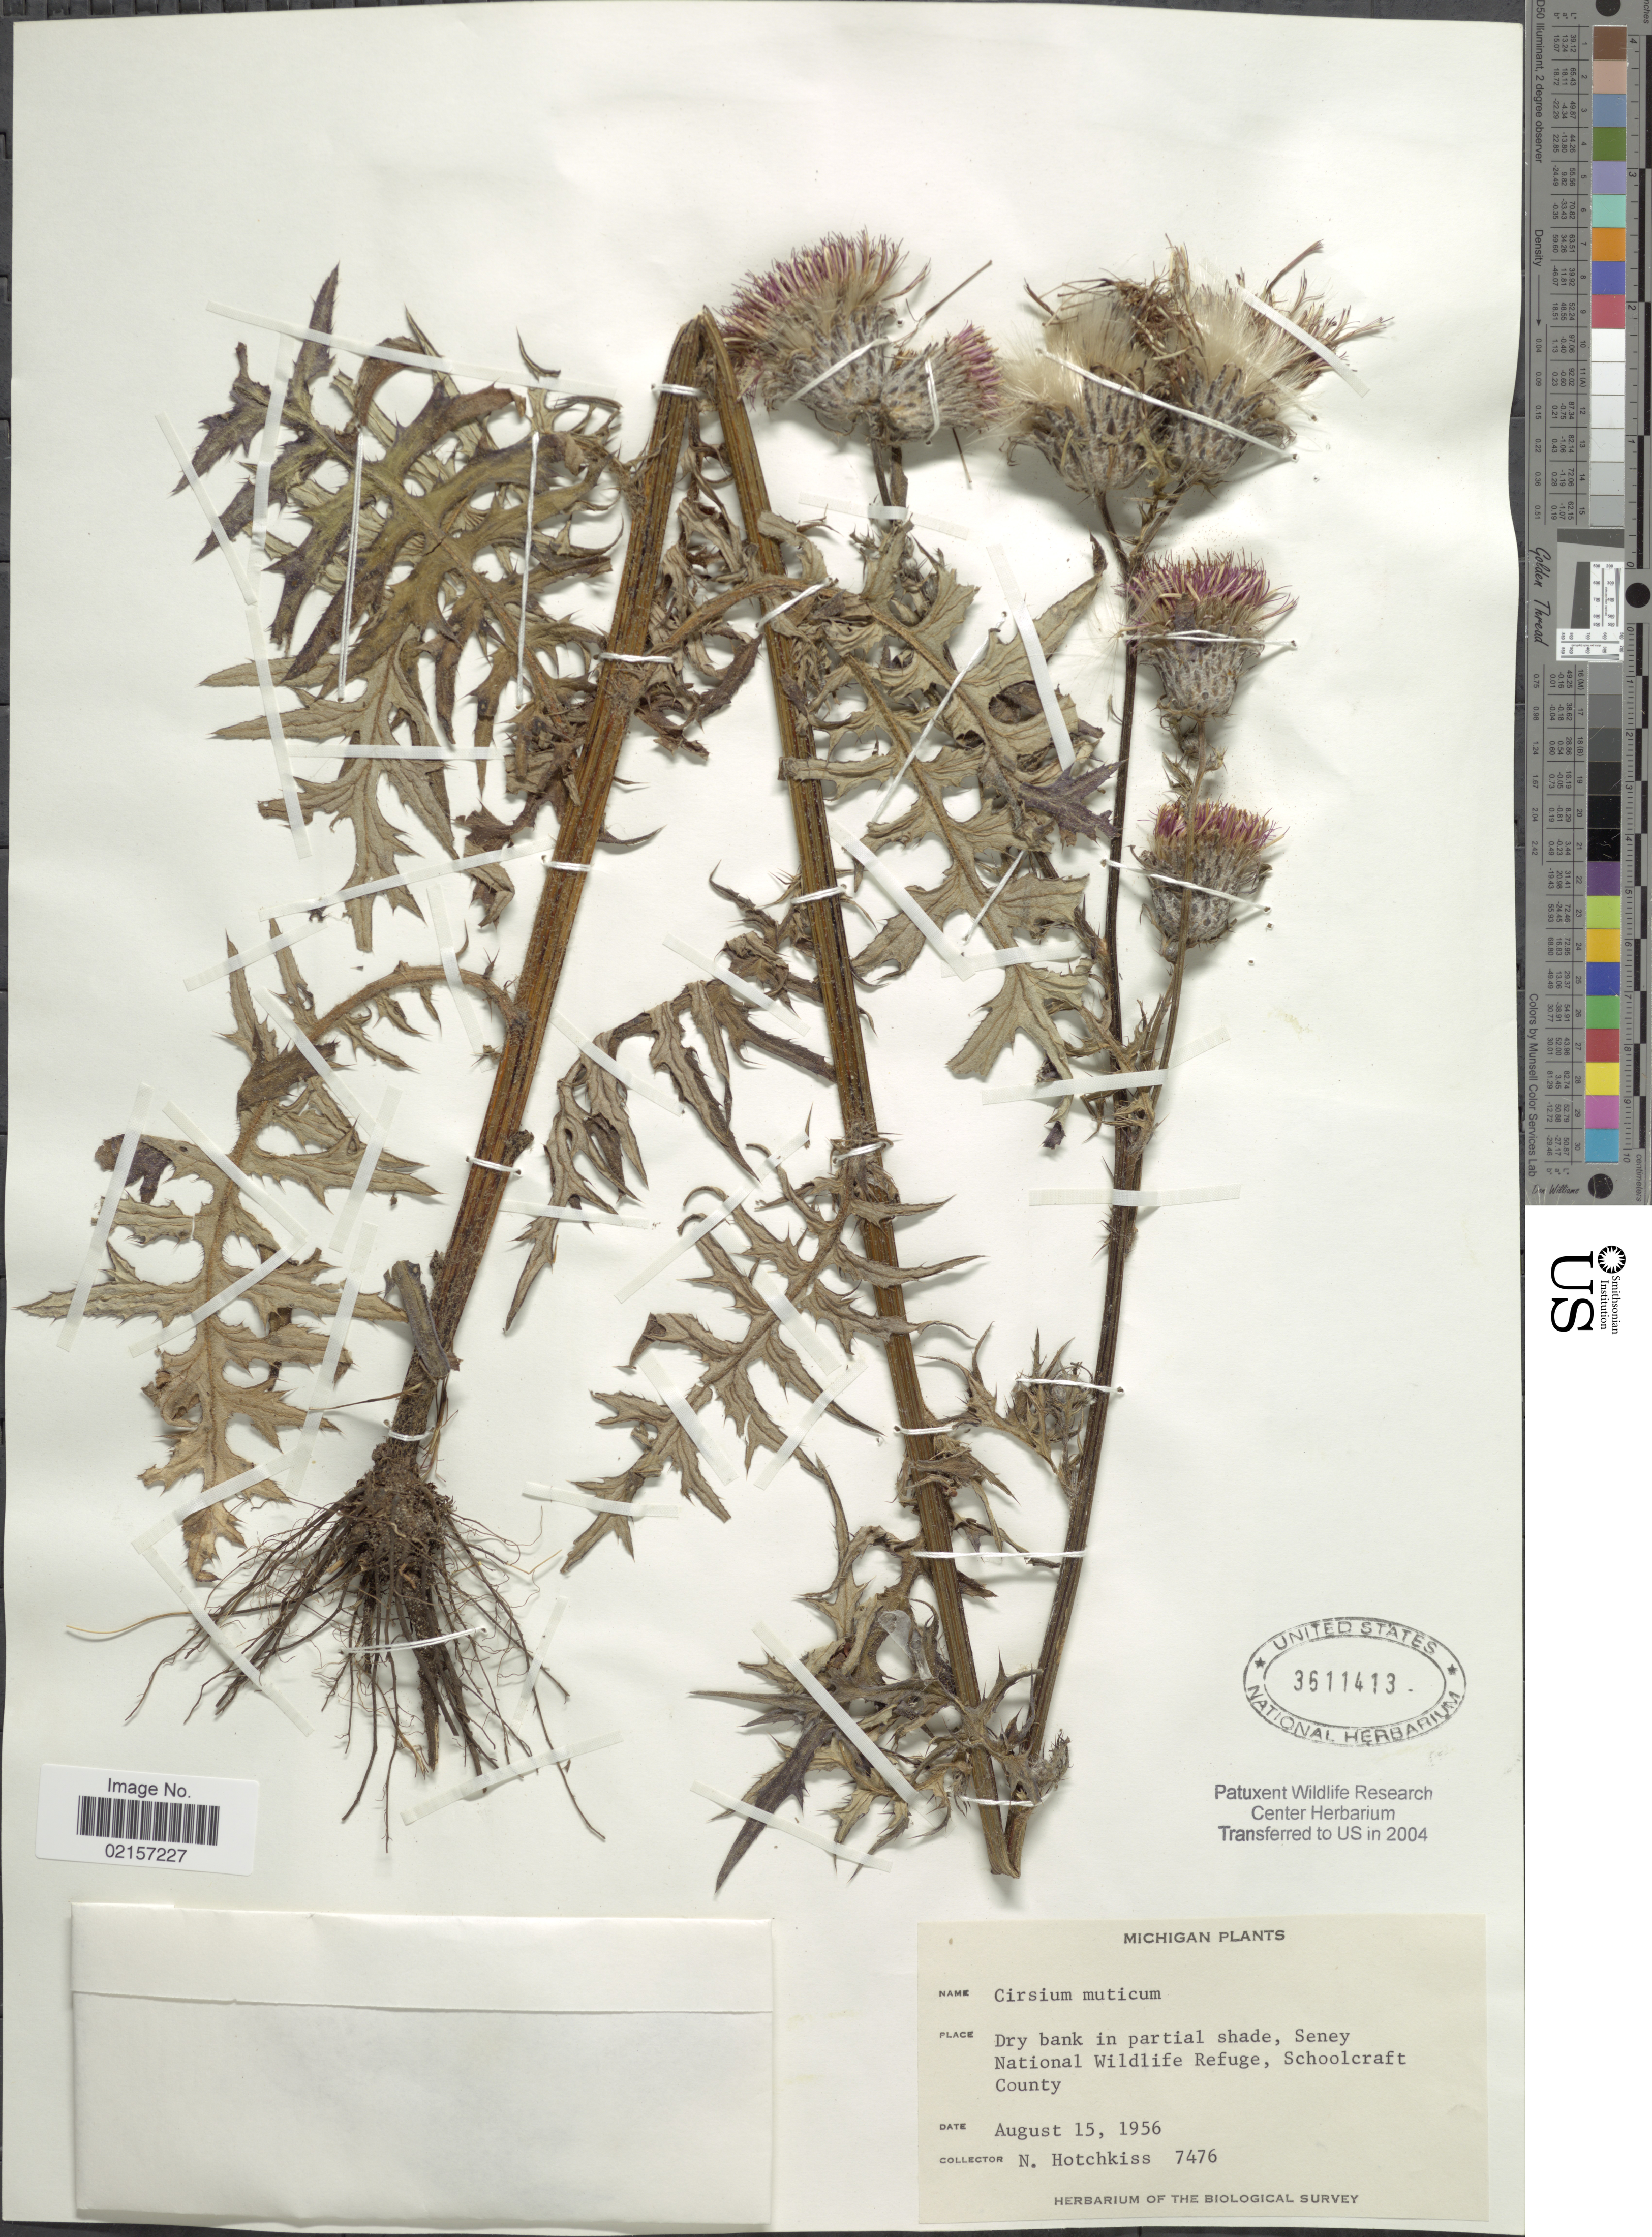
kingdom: Plantae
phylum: Tracheophyta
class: Magnoliopsida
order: Asterales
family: Asteraceae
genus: Cirsium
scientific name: Cirsium muticum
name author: Michx.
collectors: N. Hotchkiss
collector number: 7476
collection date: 1956-08-15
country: United States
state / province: Michigan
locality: Dry bank in partial shade, Seney National Wildlife Refuge, Schoolcraft County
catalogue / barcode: US 3611413